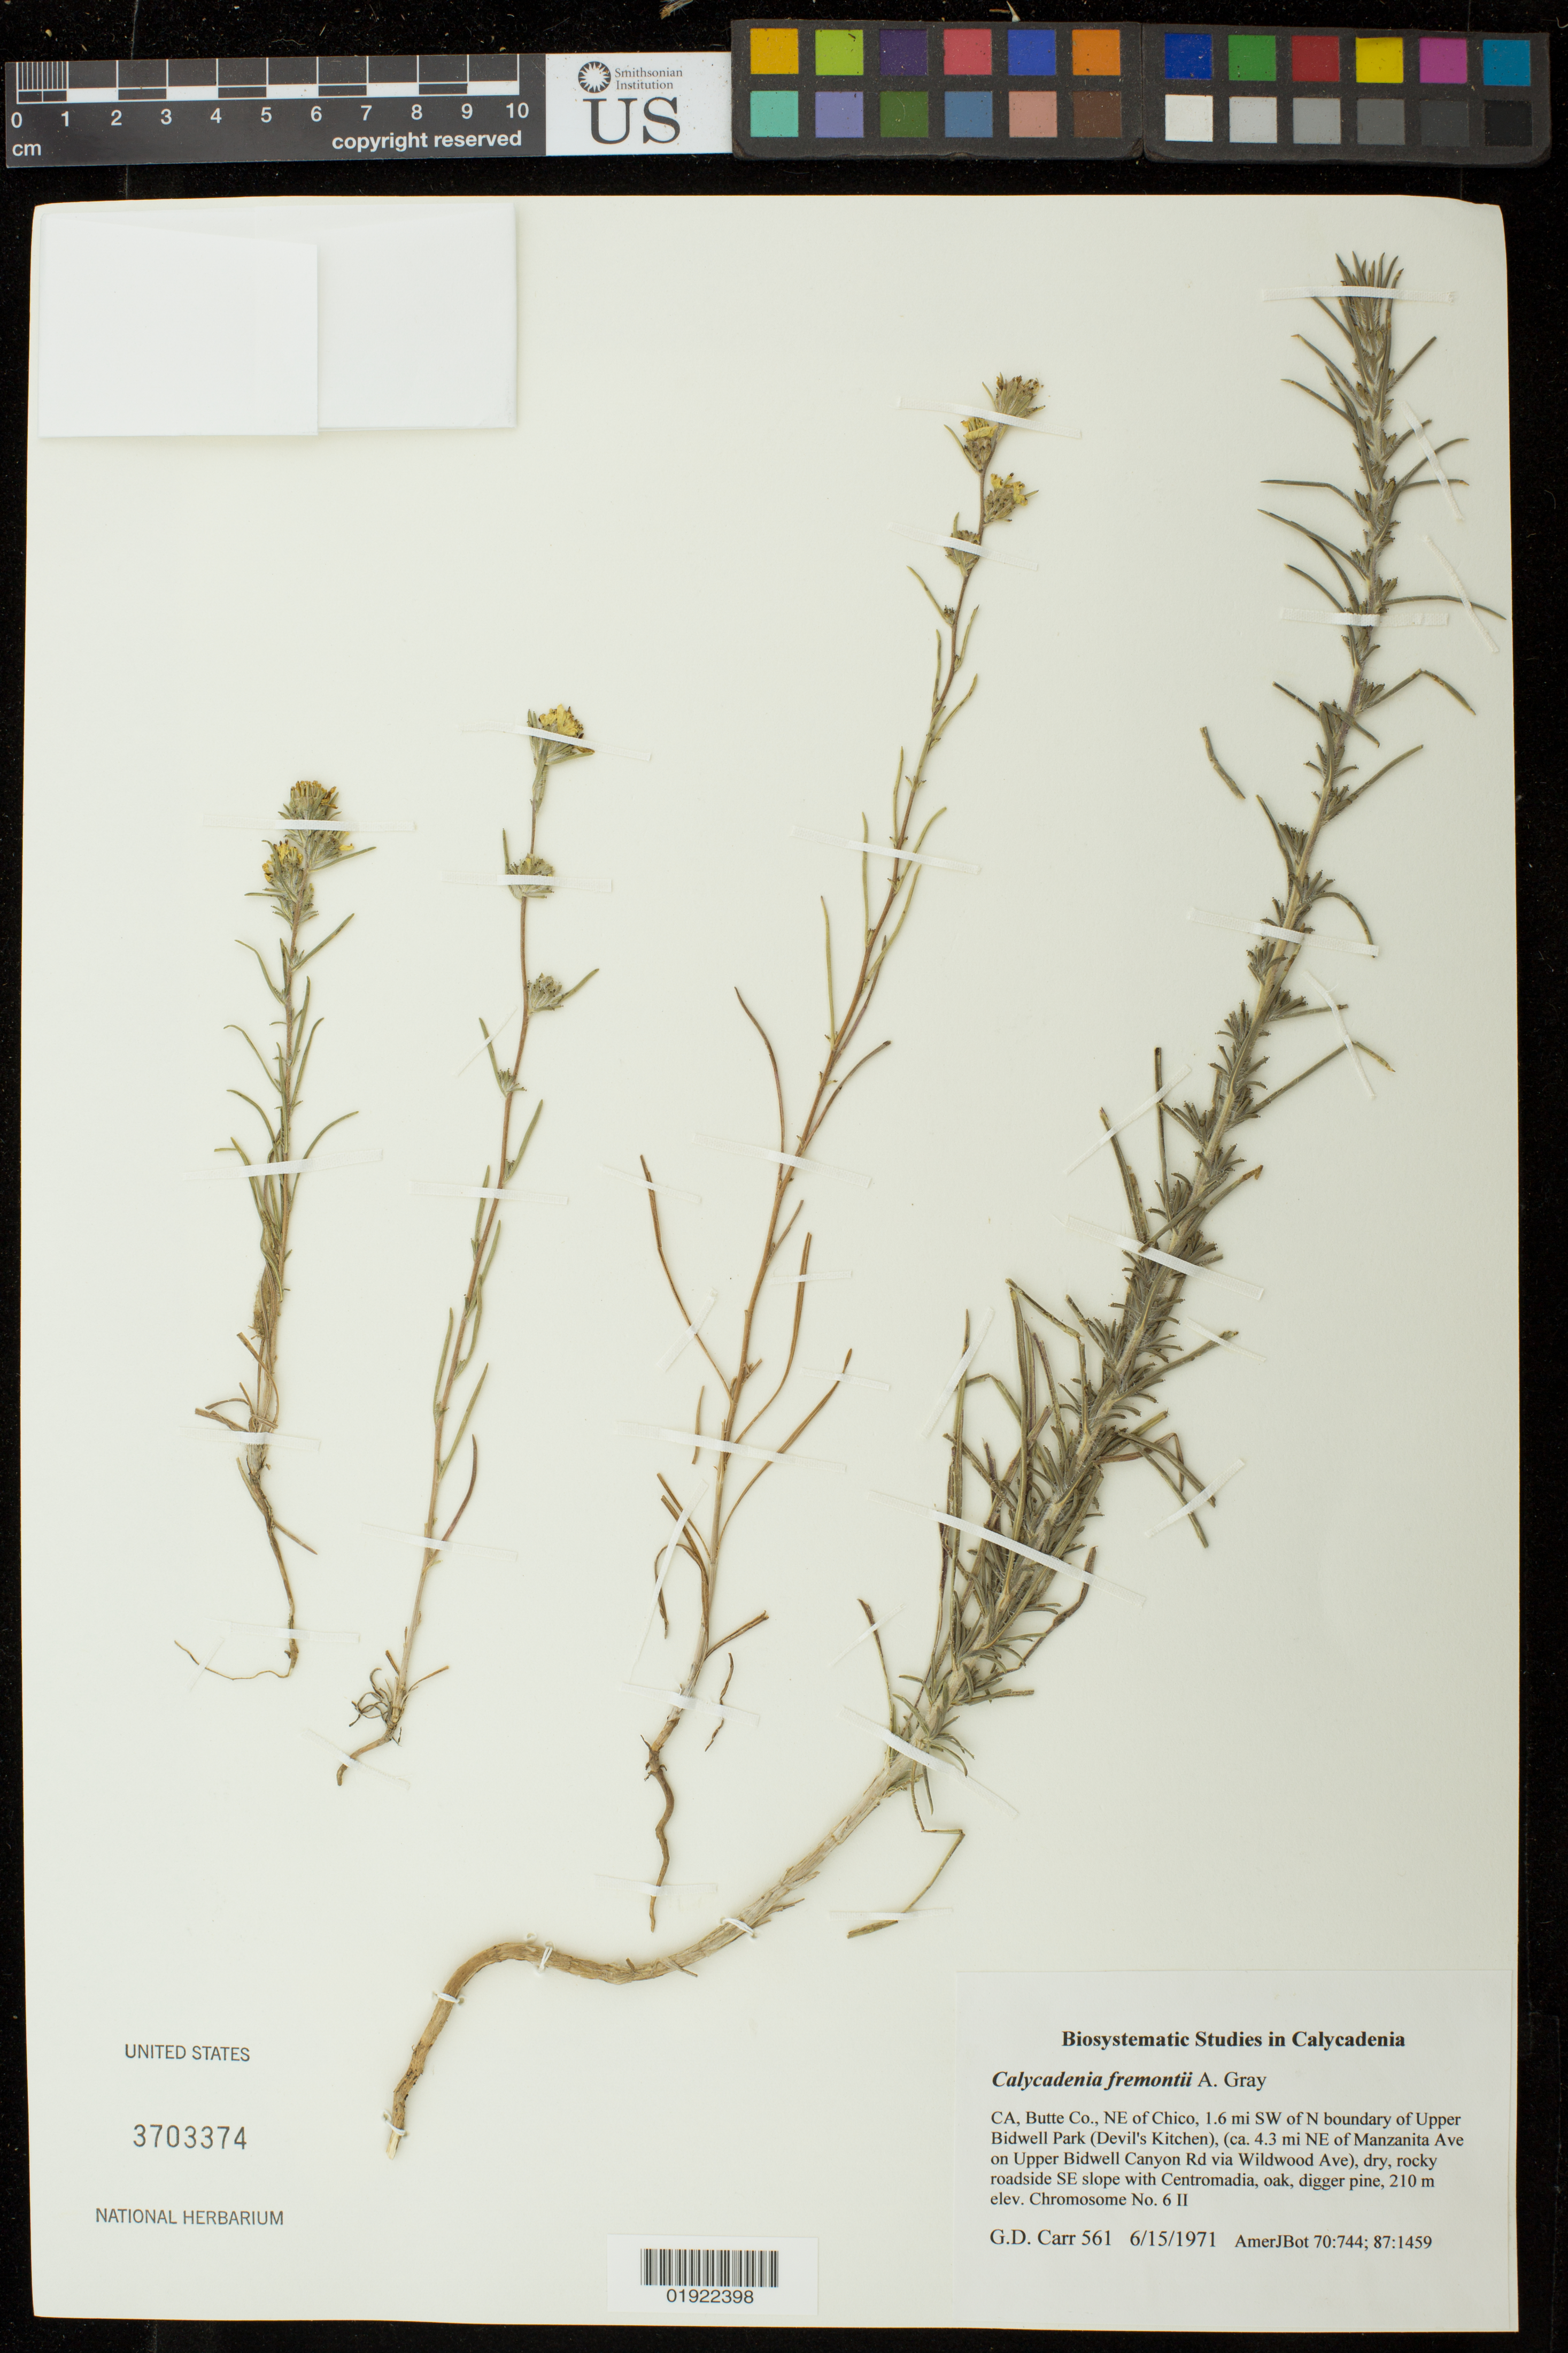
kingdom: Plantae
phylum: Tracheophyta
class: Magnoliopsida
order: Asterales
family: Asteraceae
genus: Calycadenia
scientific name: Calycadenia fremontii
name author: A. Gray in Emory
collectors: G. Carr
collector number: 561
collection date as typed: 6/15/1971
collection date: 1971-06-15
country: United States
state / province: California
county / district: Butte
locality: NE of Chico, 1.6 mi SW of N boundary of Upper Bidwell Park (Devil's Kitchen), (ca. 4.3 mi NE of Manzanita Ave on Upper Bidwell Banyon Rd via Wildwood Ave), roadside SE slope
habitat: dry, rocky roadside slope with Centromadia, oak, digger pine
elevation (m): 210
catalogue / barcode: US 3703374